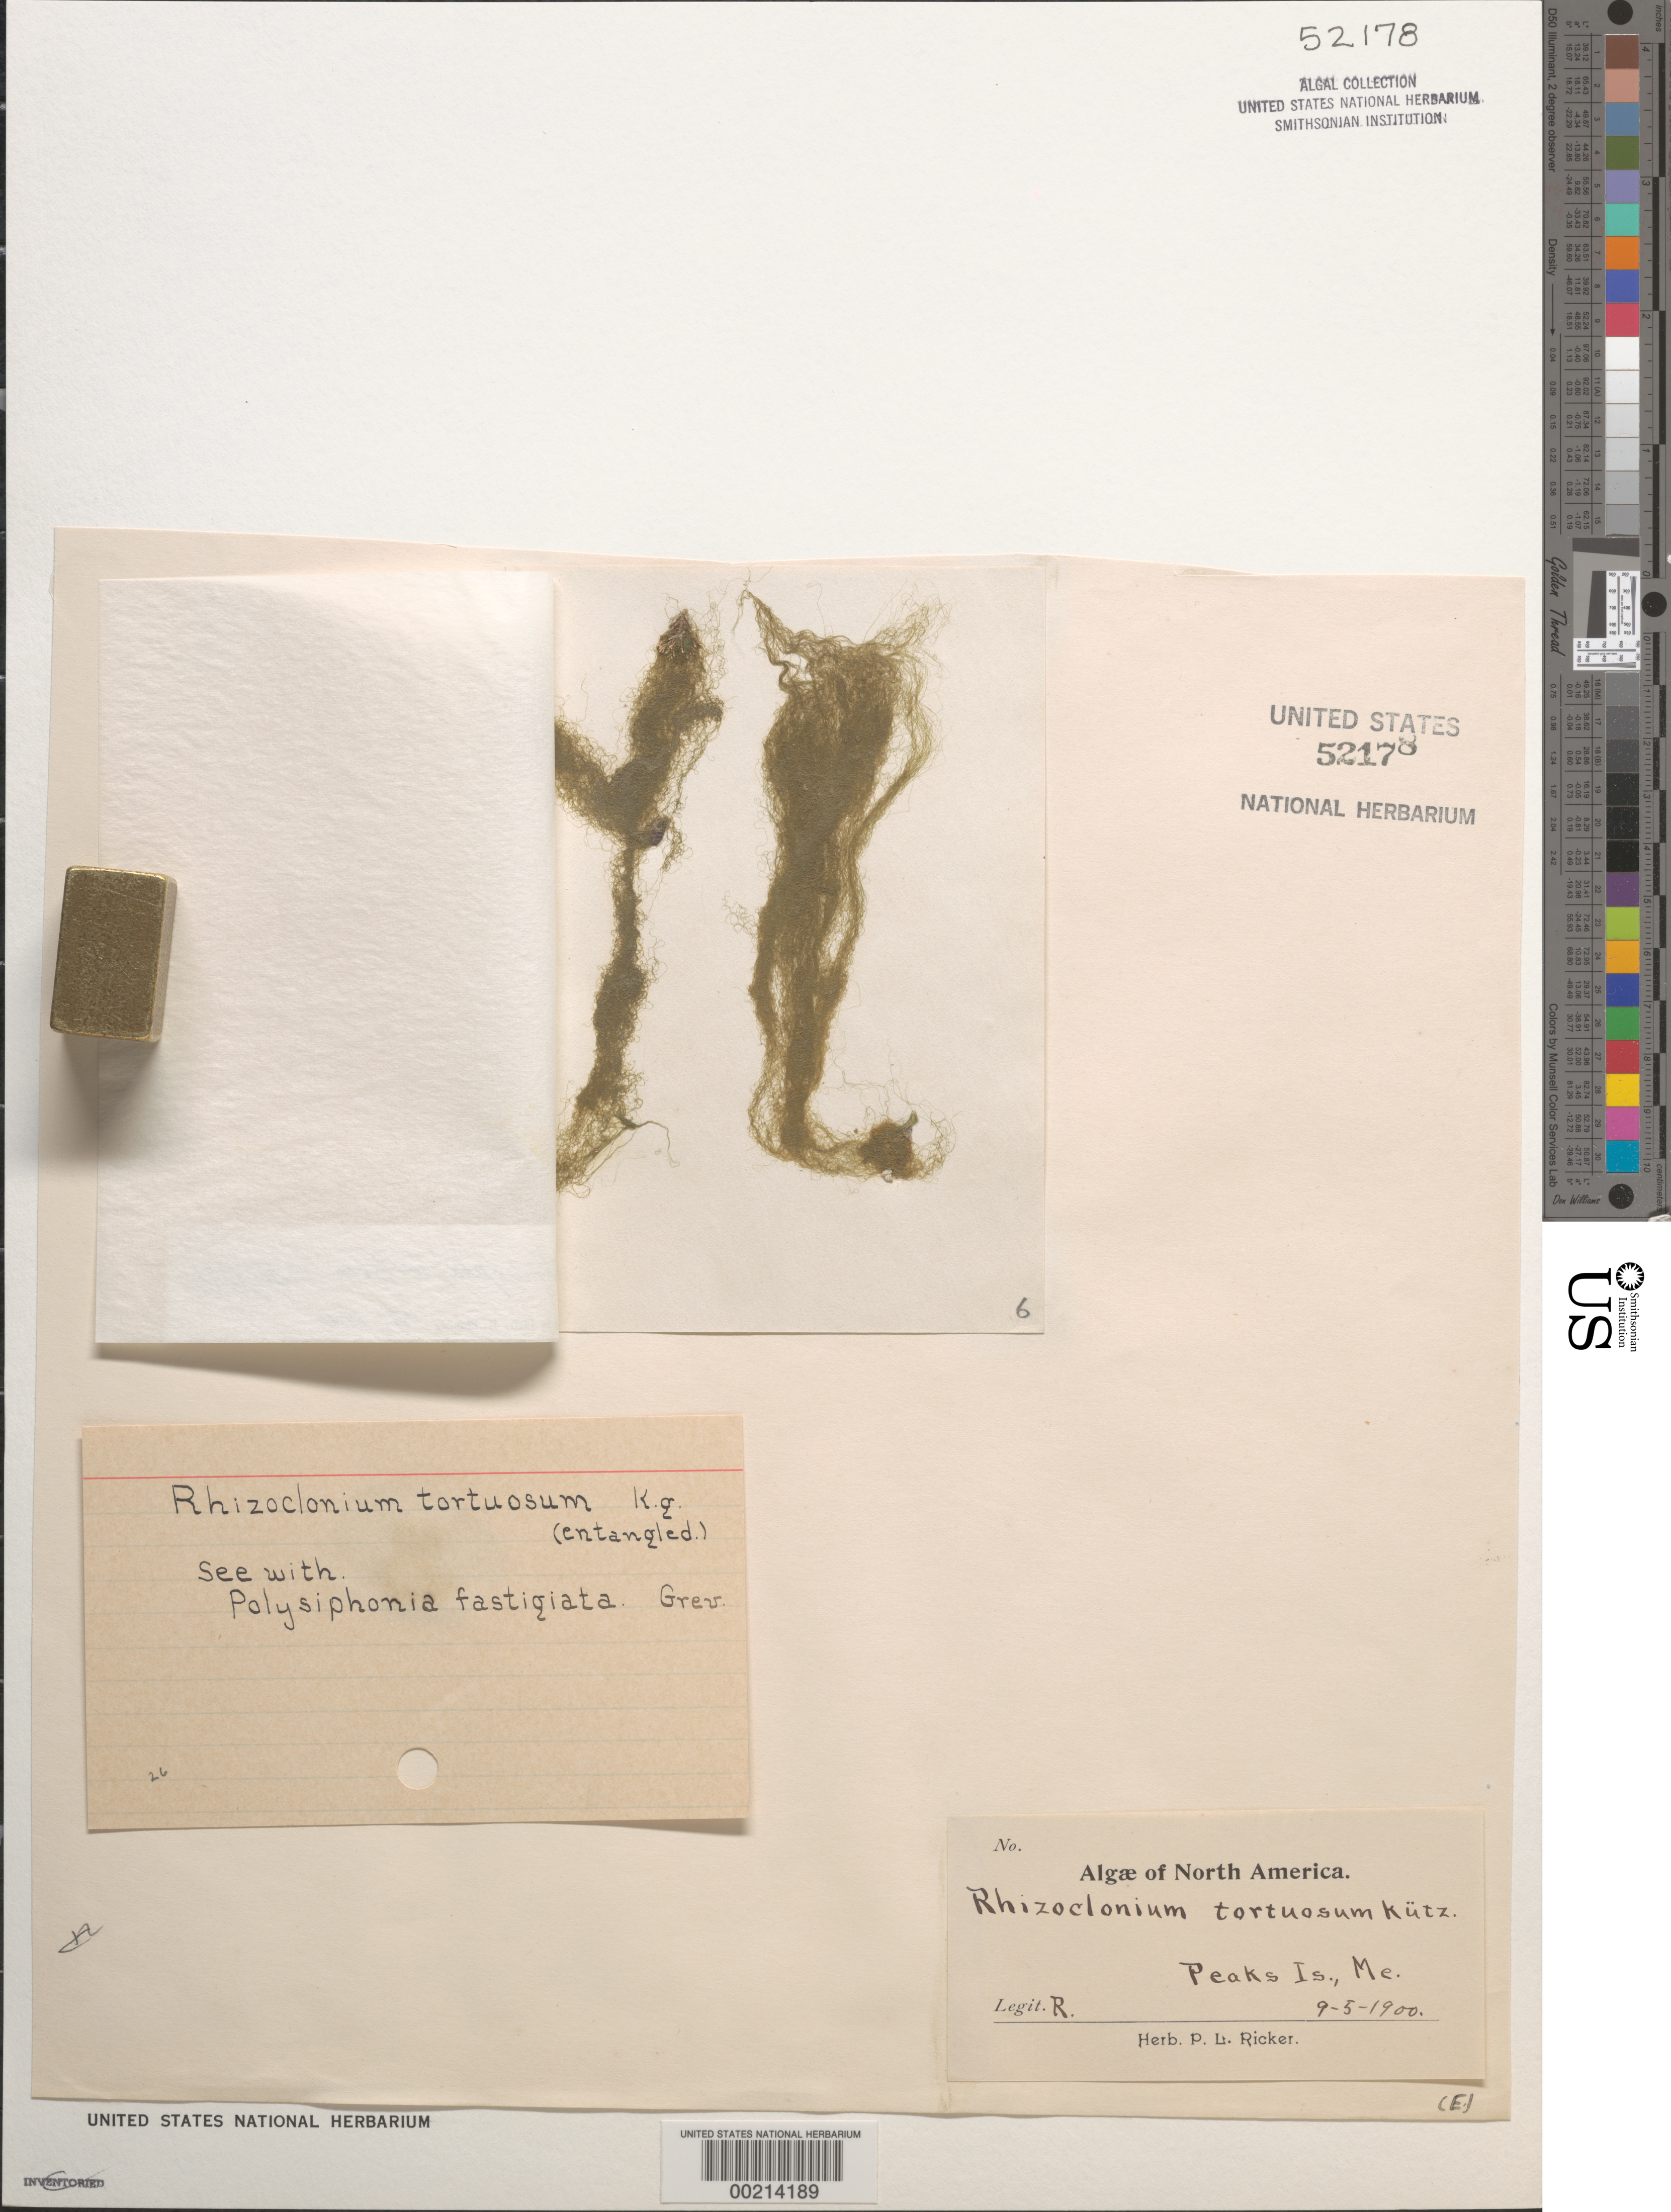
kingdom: Plantae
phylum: Chlorophyta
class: Ulvophyceae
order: Cladophorales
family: Cladophoraceae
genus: Chaetomorpha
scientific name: Chaetomorpha ligustica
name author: (Kütz.) Kütz.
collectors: P. Ricker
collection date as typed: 05 Dec 1900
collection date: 1900-12-05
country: United States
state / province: Maine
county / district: Cumberland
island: Peaks Island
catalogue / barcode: US 52178